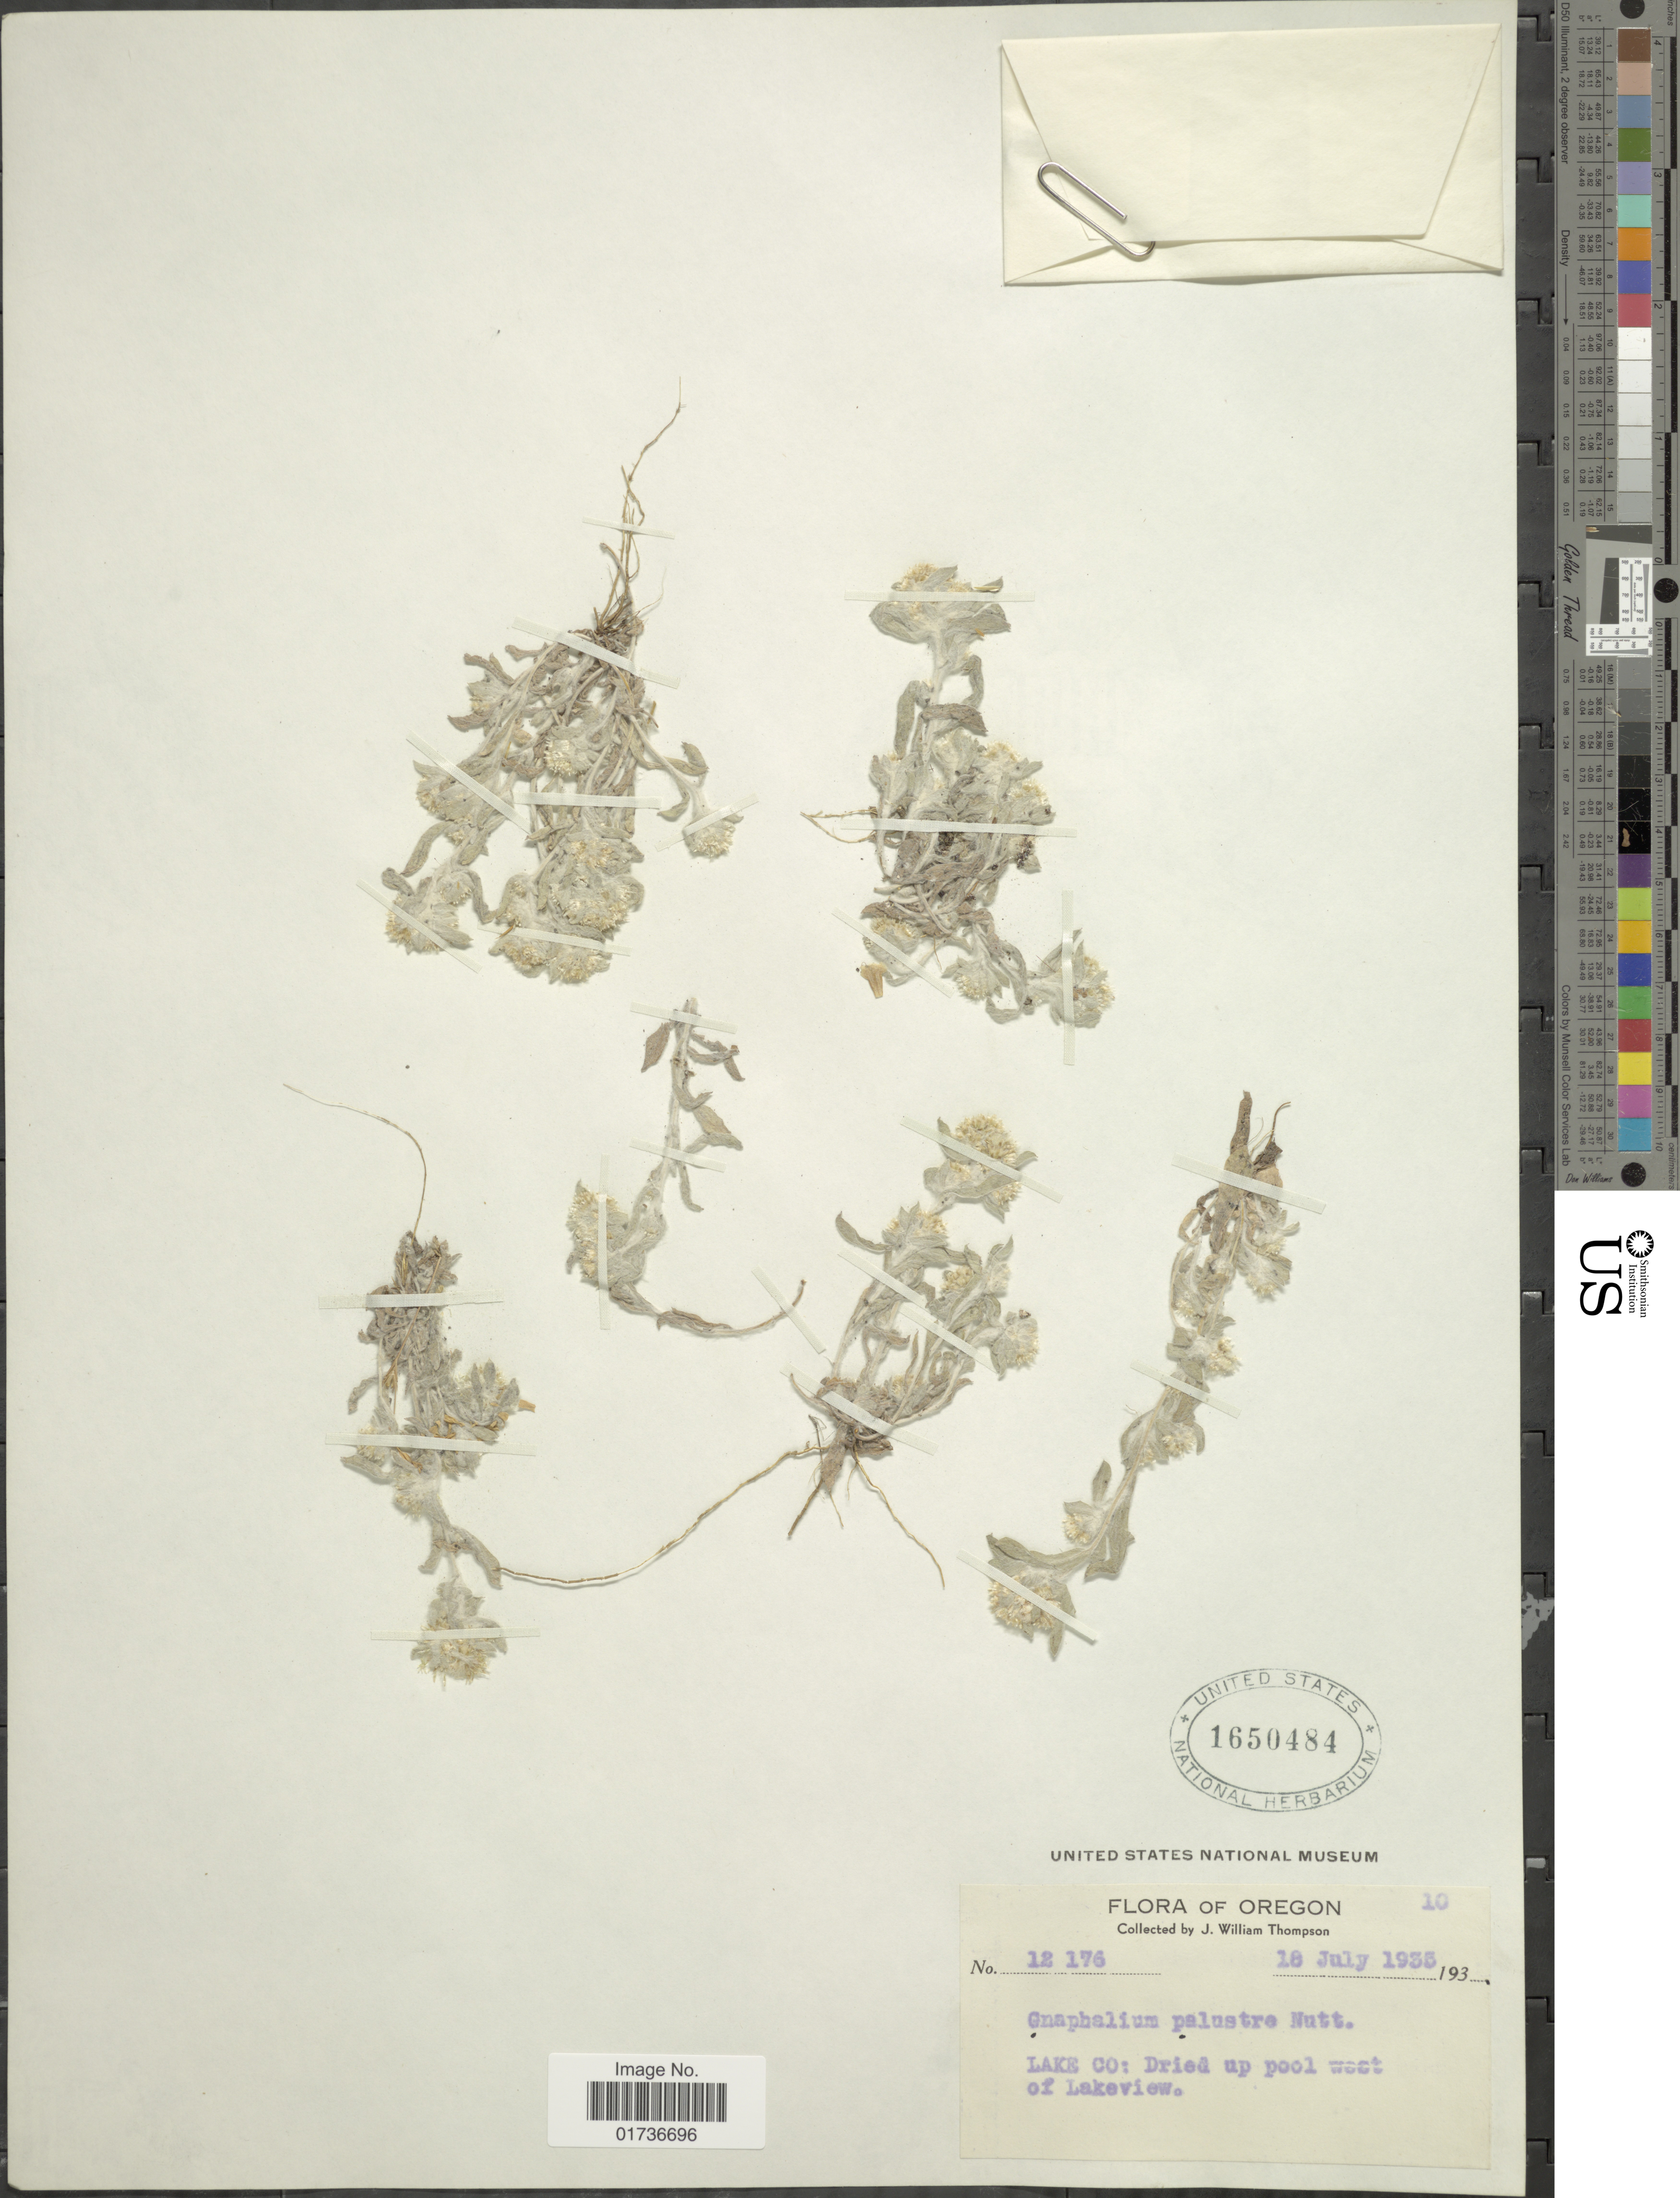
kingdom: Plantae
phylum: Tracheophyta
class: Magnoliopsida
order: Asterales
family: Asteraceae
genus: Gnaphalium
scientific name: Gnaphalium palustre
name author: Nutt.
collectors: J. W. Thompson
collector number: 12176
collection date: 1933-07-18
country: United States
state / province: Oregon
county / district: Lake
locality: Lake Co: Dried up pool west of Lakeview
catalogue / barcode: US 1650484